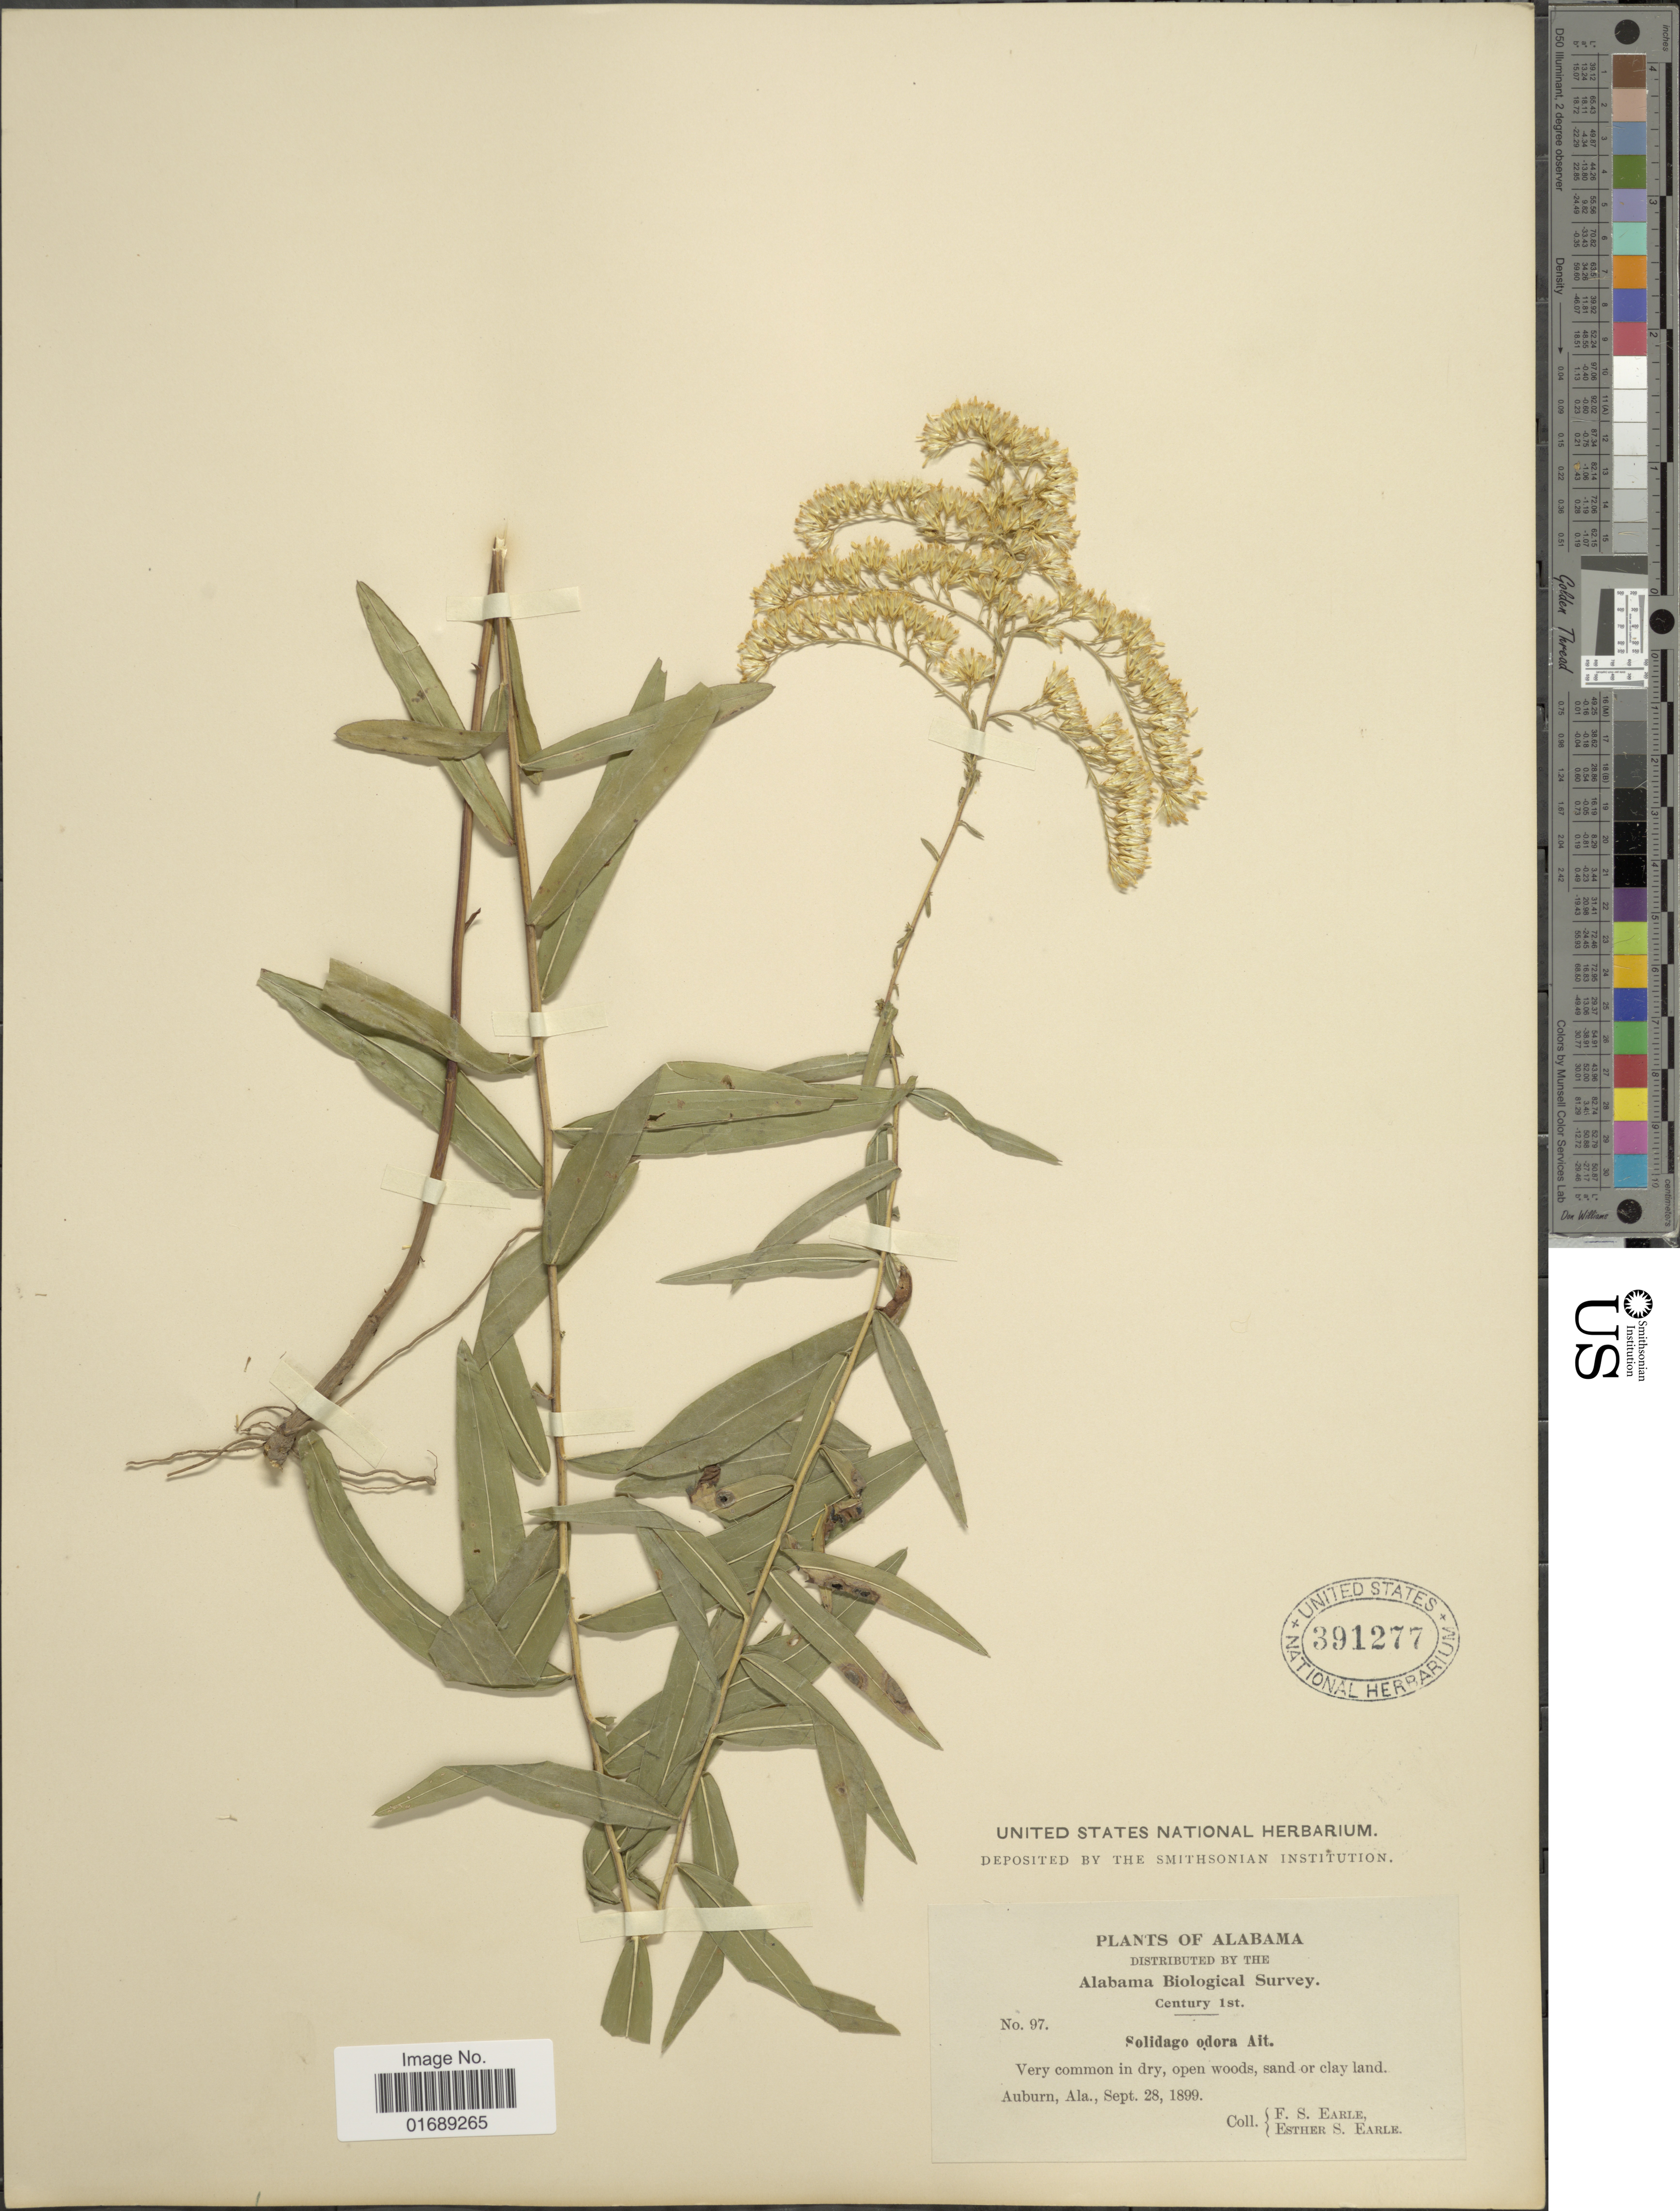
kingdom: Plantae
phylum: Tracheophyta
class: Magnoliopsida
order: Asterales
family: Asteraceae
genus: Solidago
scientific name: Solidago odora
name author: Aiton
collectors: F. S. Earle & E. S. Earle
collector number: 97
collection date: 1899-09-28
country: United States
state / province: Alabama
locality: Auburn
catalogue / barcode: US 391277